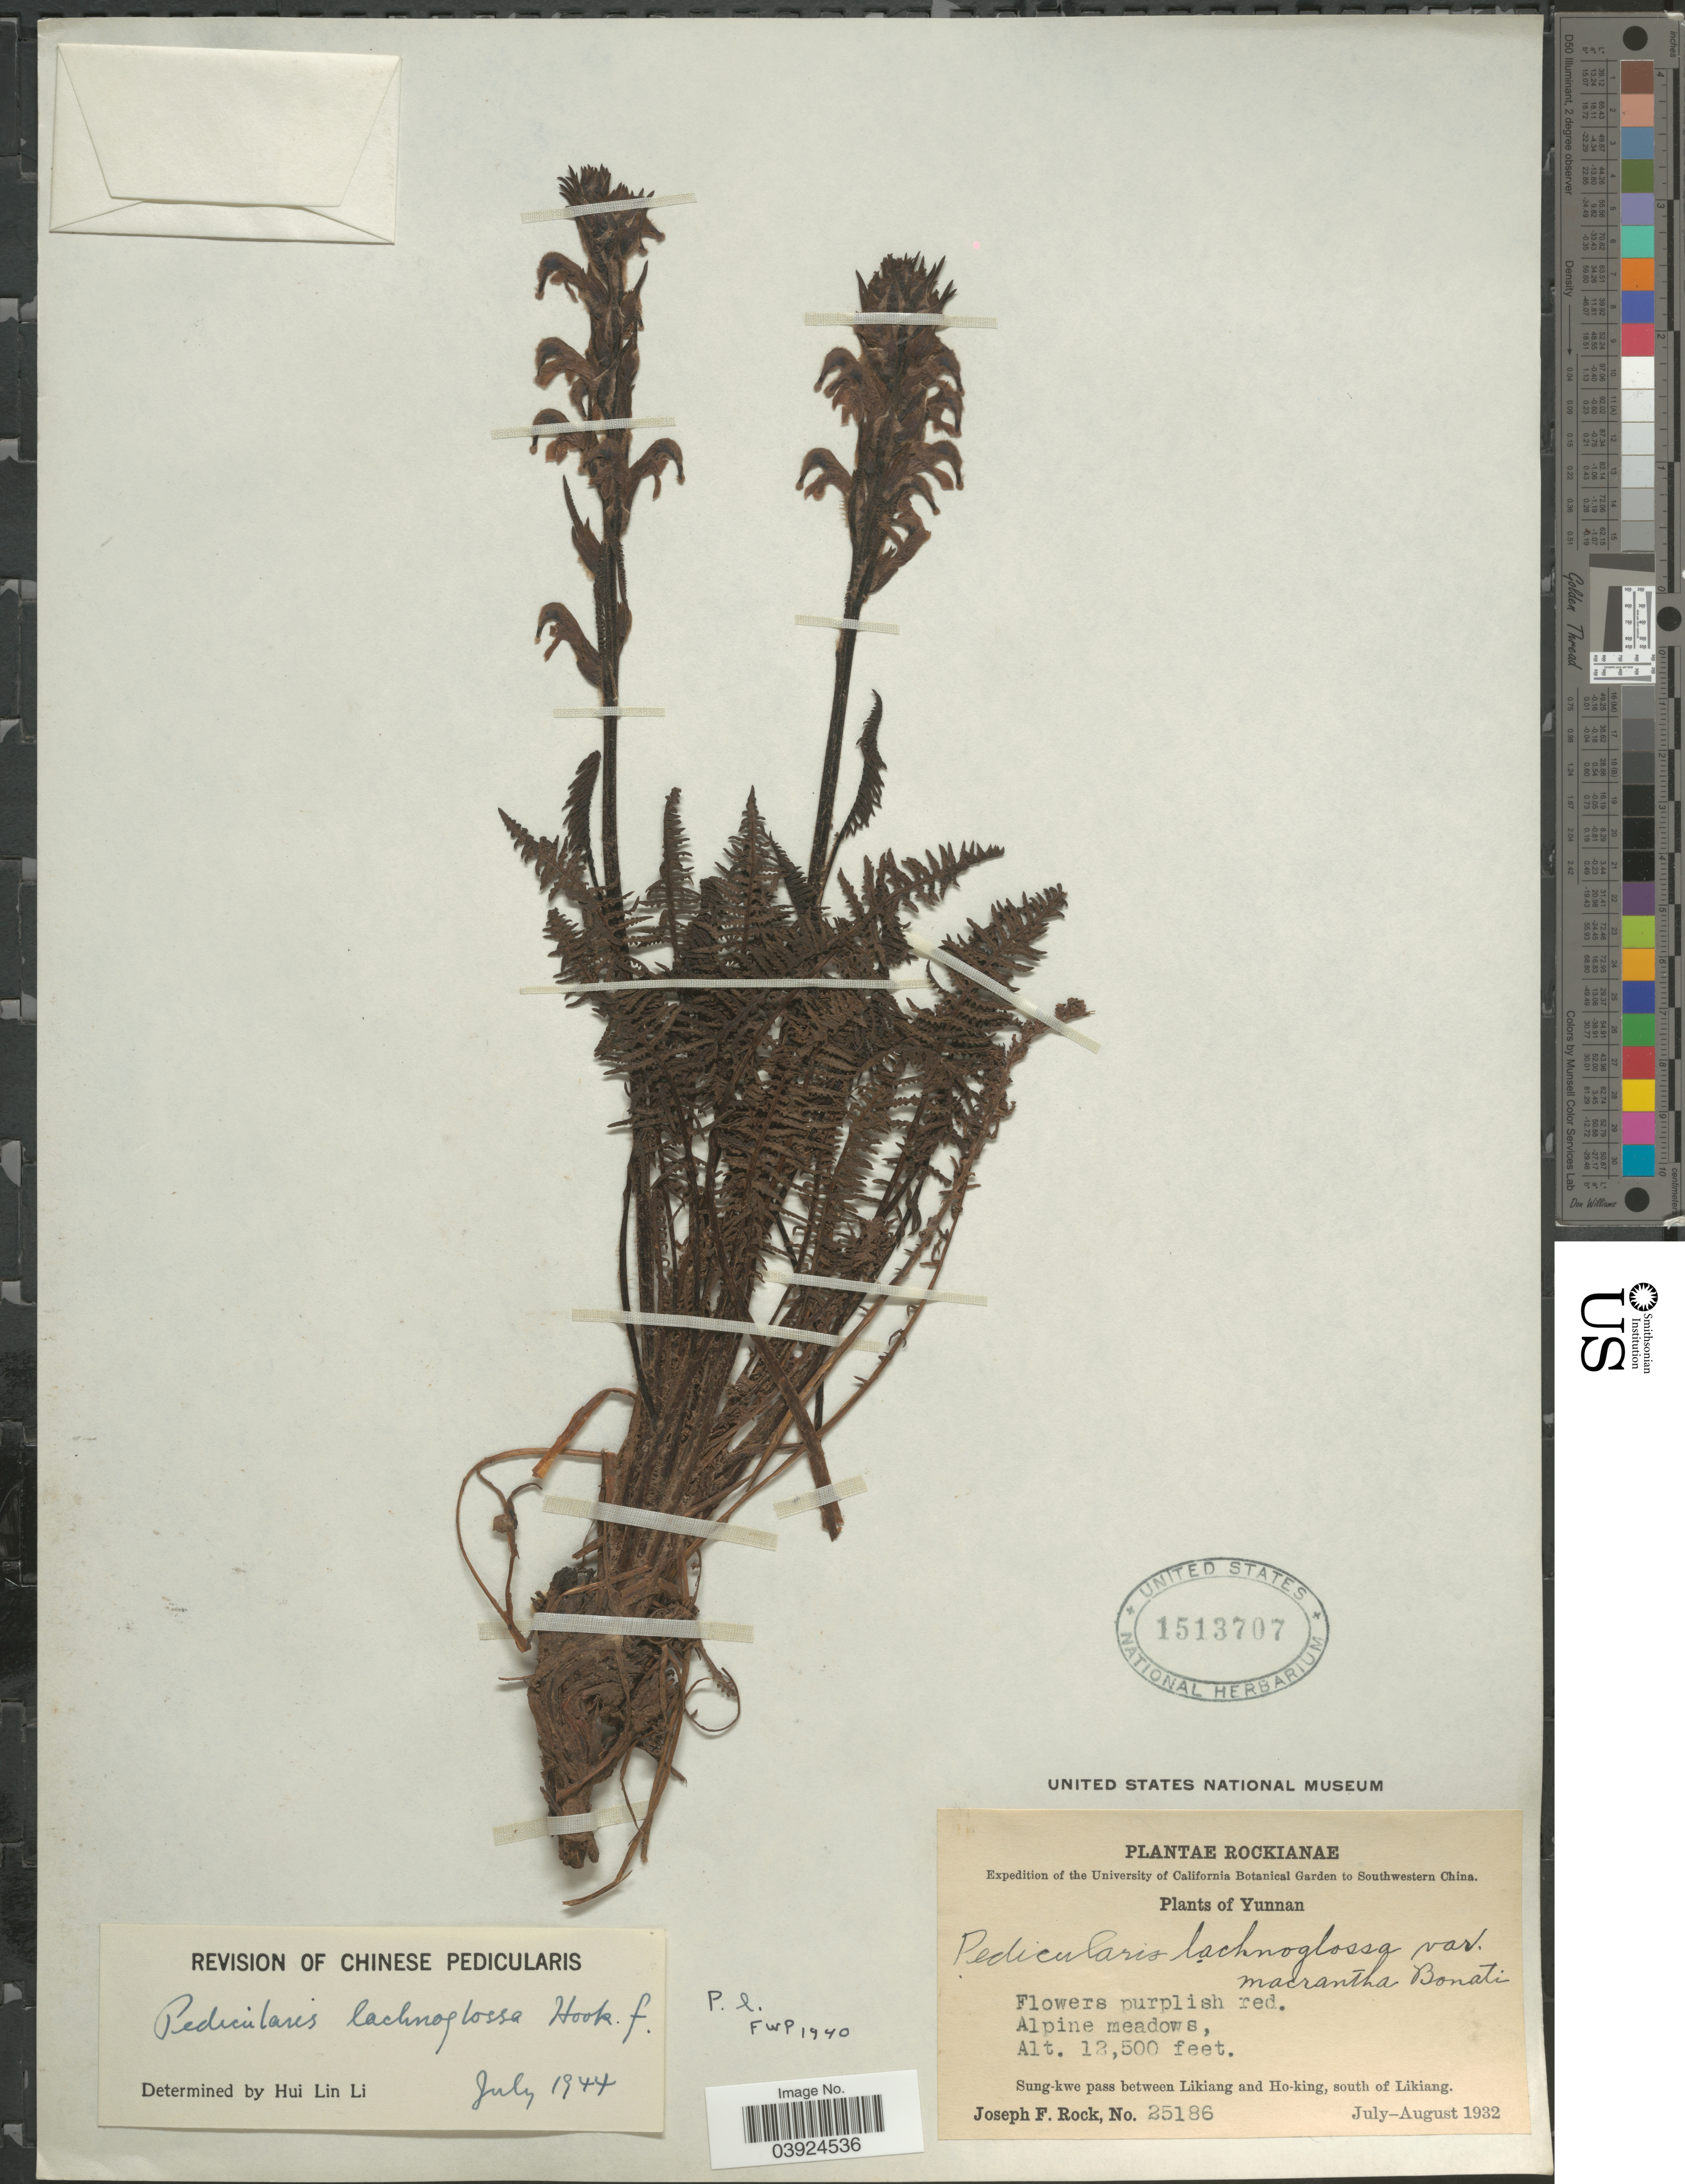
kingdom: Plantae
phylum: Tracheophyta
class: Magnoliopsida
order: Lamiales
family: Orobanchaceae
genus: Pedicularis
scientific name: Pedicularis lachnoglossa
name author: Hook. f.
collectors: J. F. Rock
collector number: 25186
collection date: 1932-07/1932-08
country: China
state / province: Yunnan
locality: Southwestern China. Sung-kwe pass between Likiang and Ho-king, south of Likiang.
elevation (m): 3810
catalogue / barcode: US 1513707